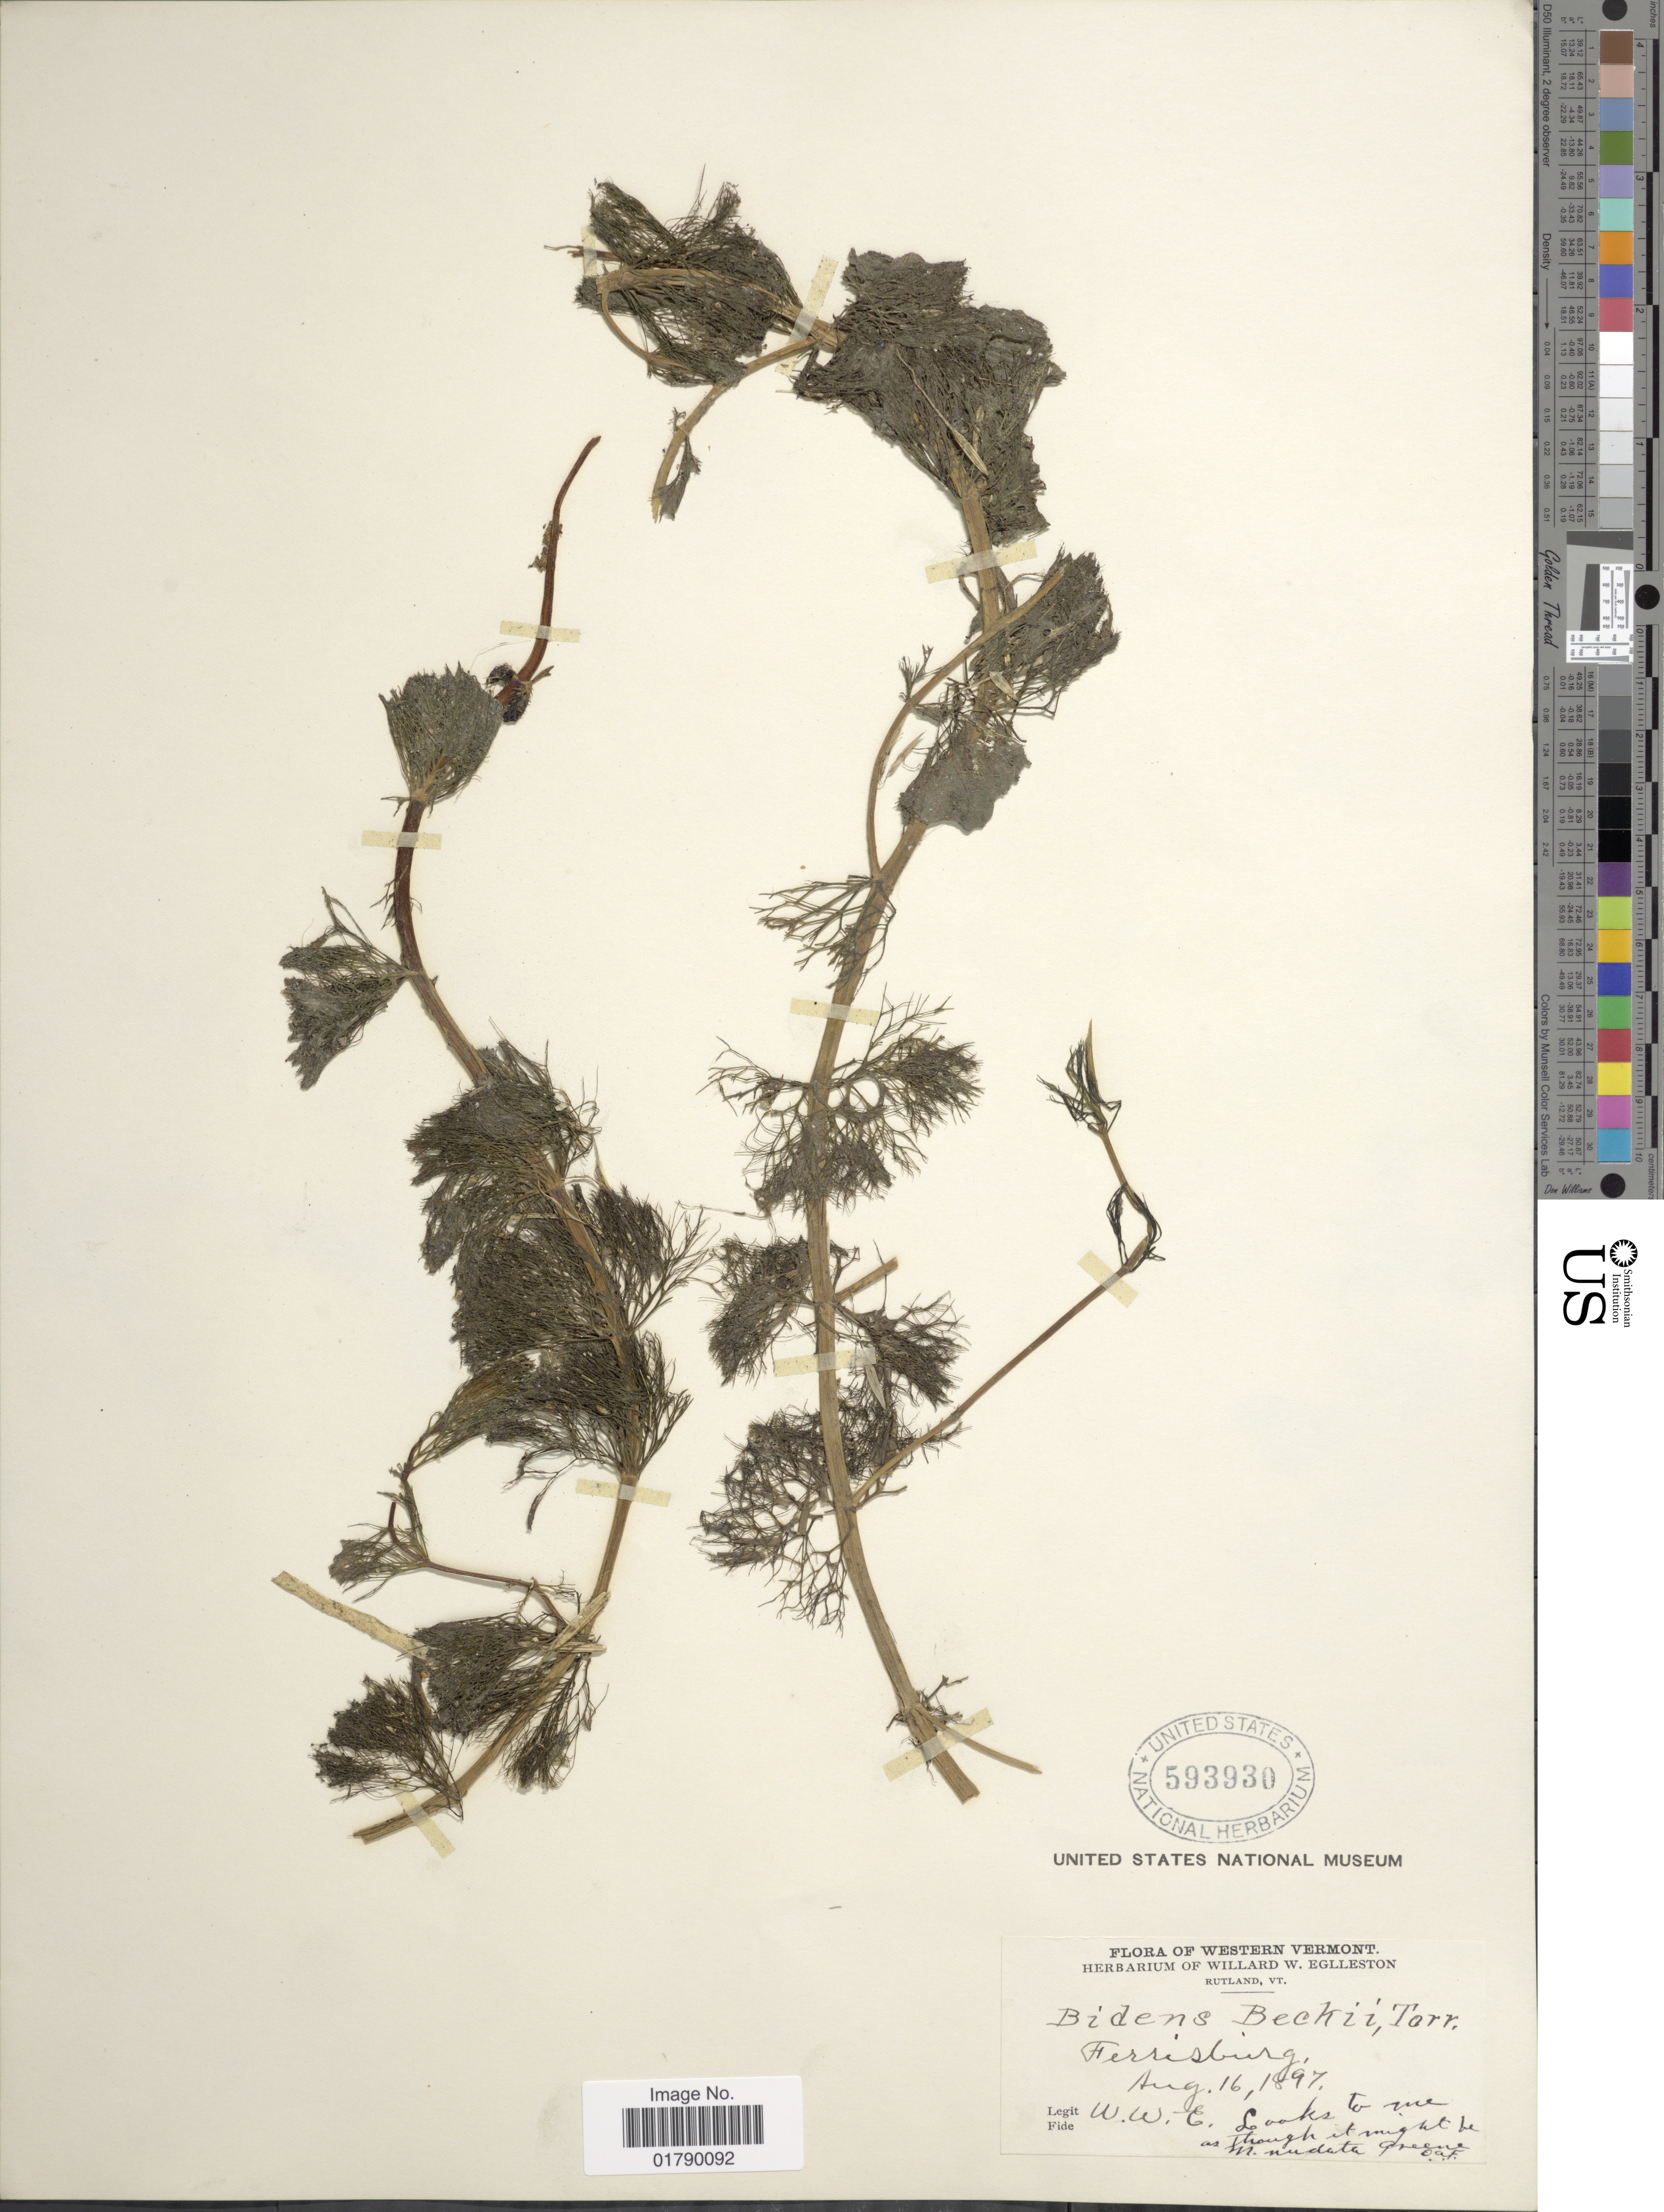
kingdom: Plantae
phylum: Tracheophyta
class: Magnoliopsida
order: Asterales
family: Asteraceae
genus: Megalodonta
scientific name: Megalodonta sp.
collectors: W. W. Eggleston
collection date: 1897-08-16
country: United States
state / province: Vermont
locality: Western Vermont, Ferrisburg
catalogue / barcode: US 593930